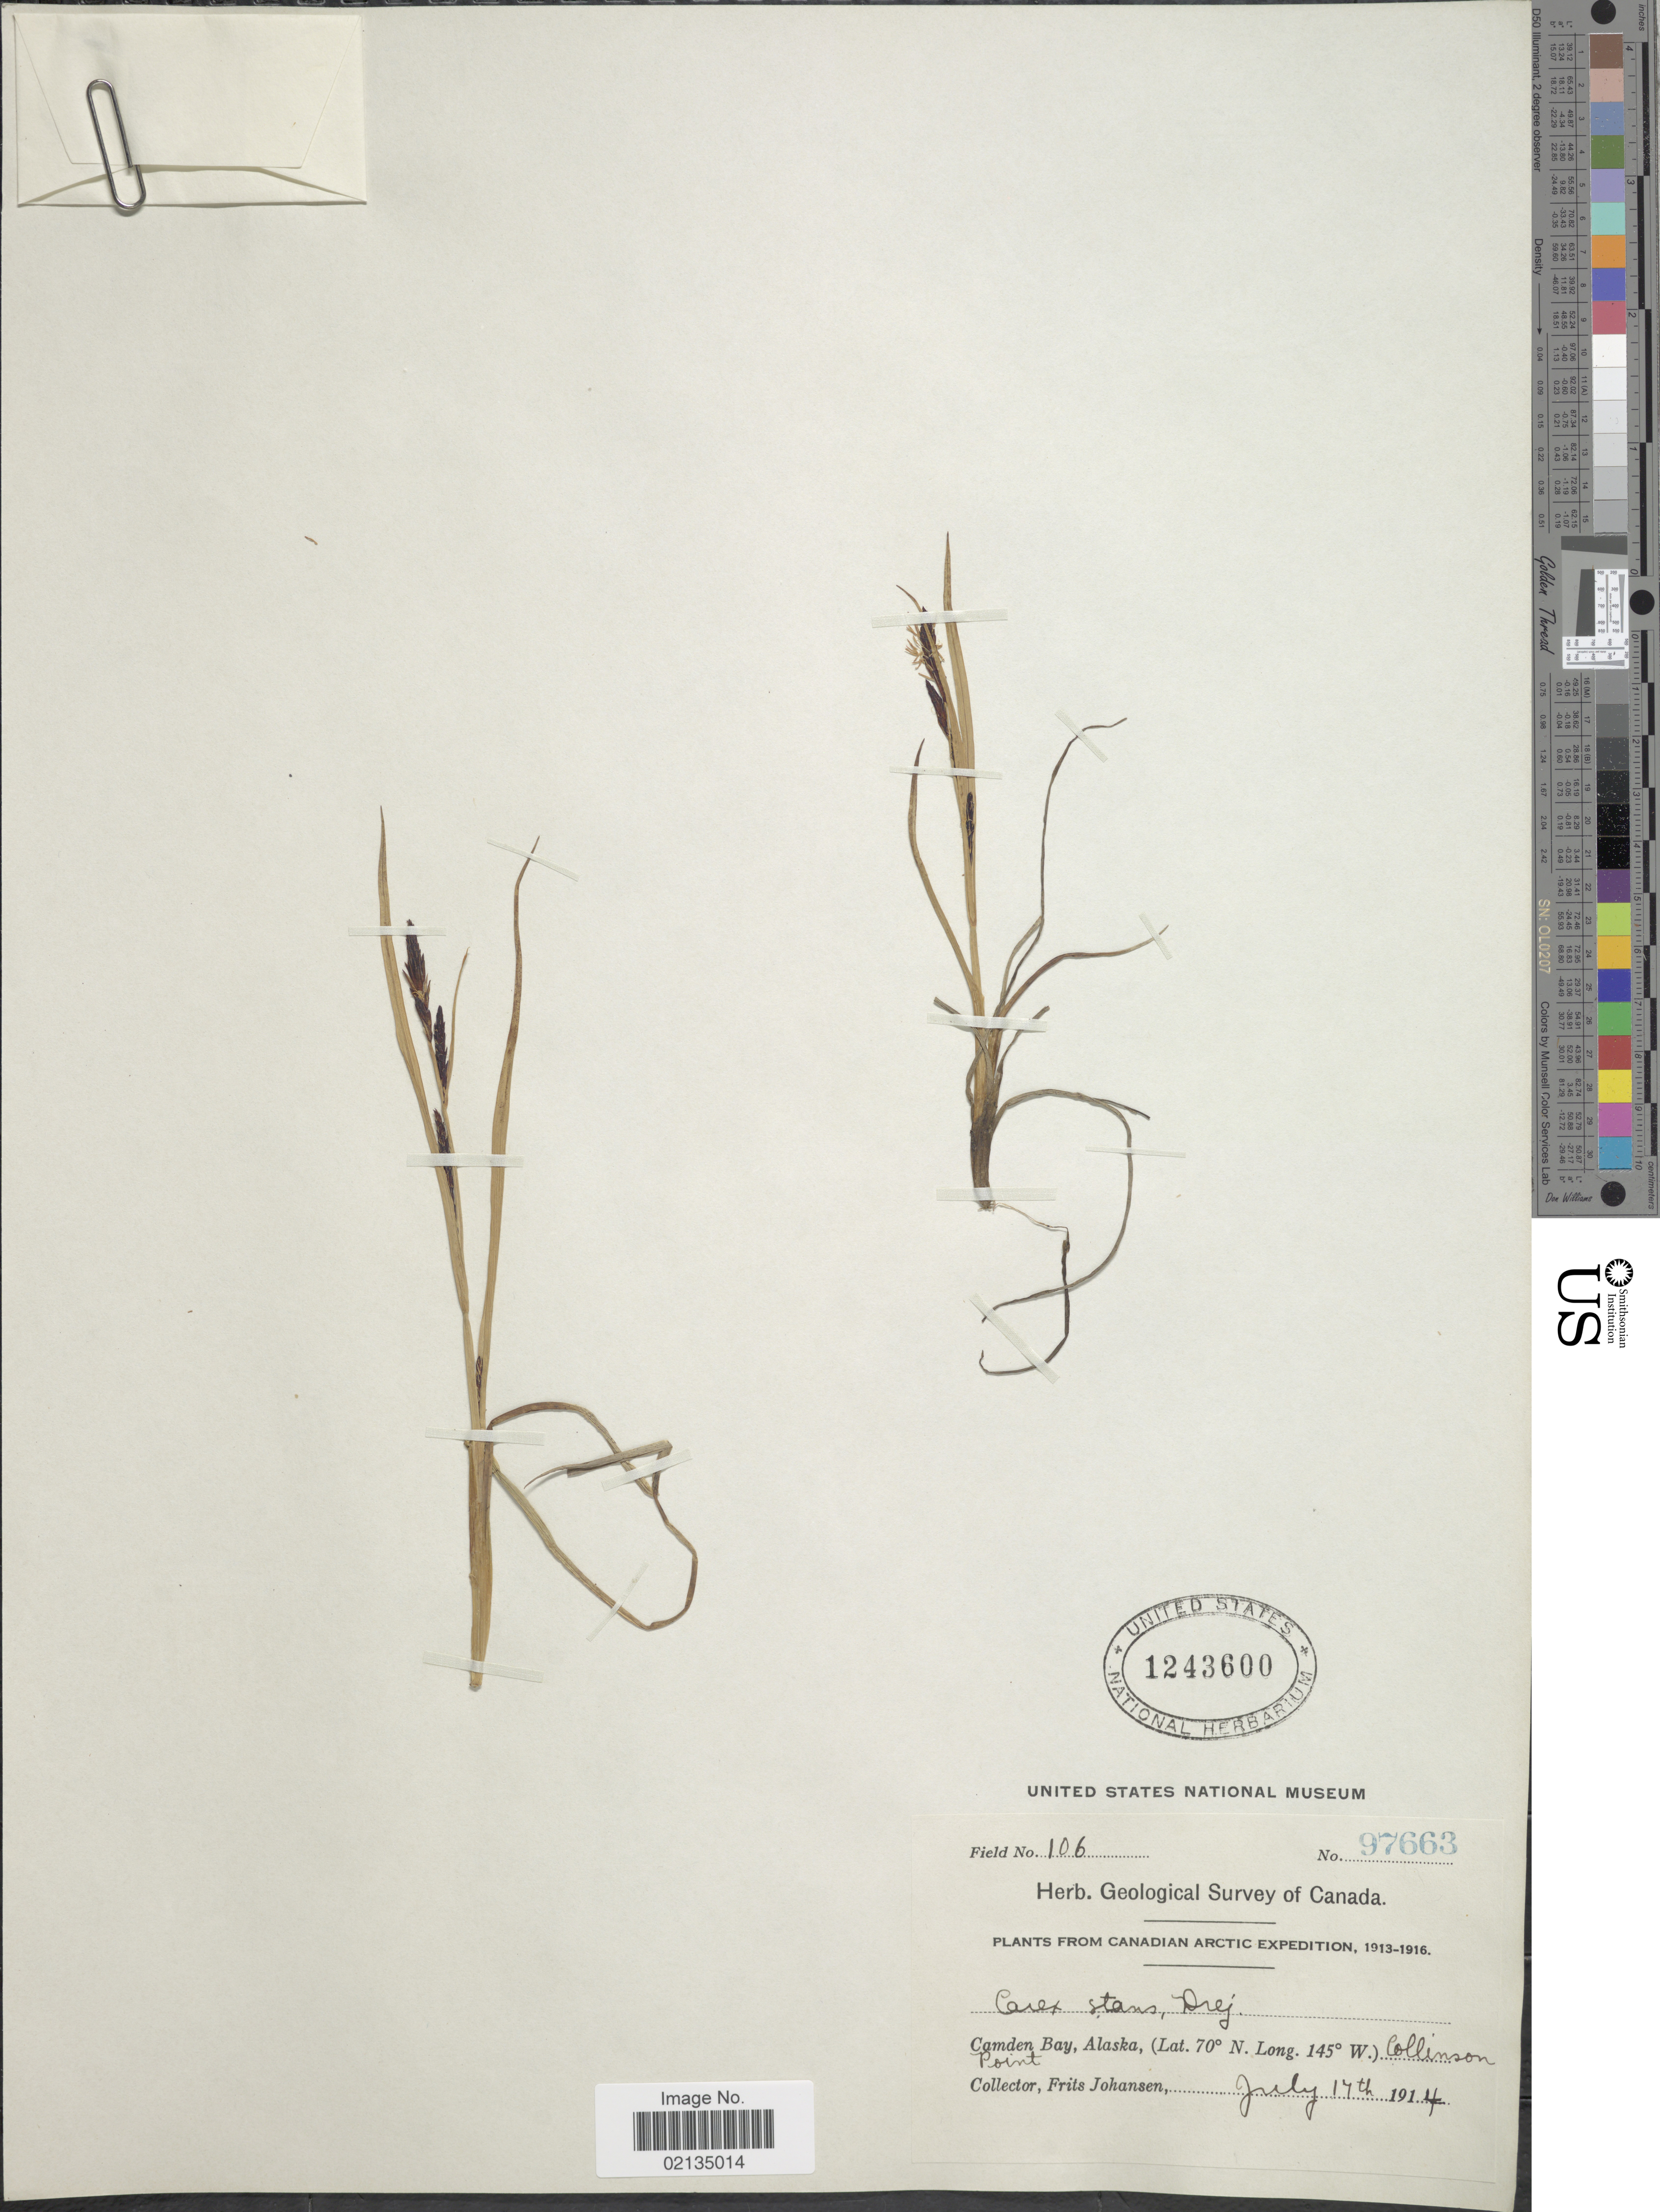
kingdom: Plantae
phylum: Tracheophyta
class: Liliopsida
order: Poales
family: Cyperaceae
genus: Carex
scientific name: Carex aquatilis var. minor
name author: Boott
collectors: F. Johansen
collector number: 97663/106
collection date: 1914-07-17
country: United States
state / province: Alaska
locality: Camden Bay, Alaska. Collinson Point. Canadian Arctic.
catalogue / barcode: US 1243600